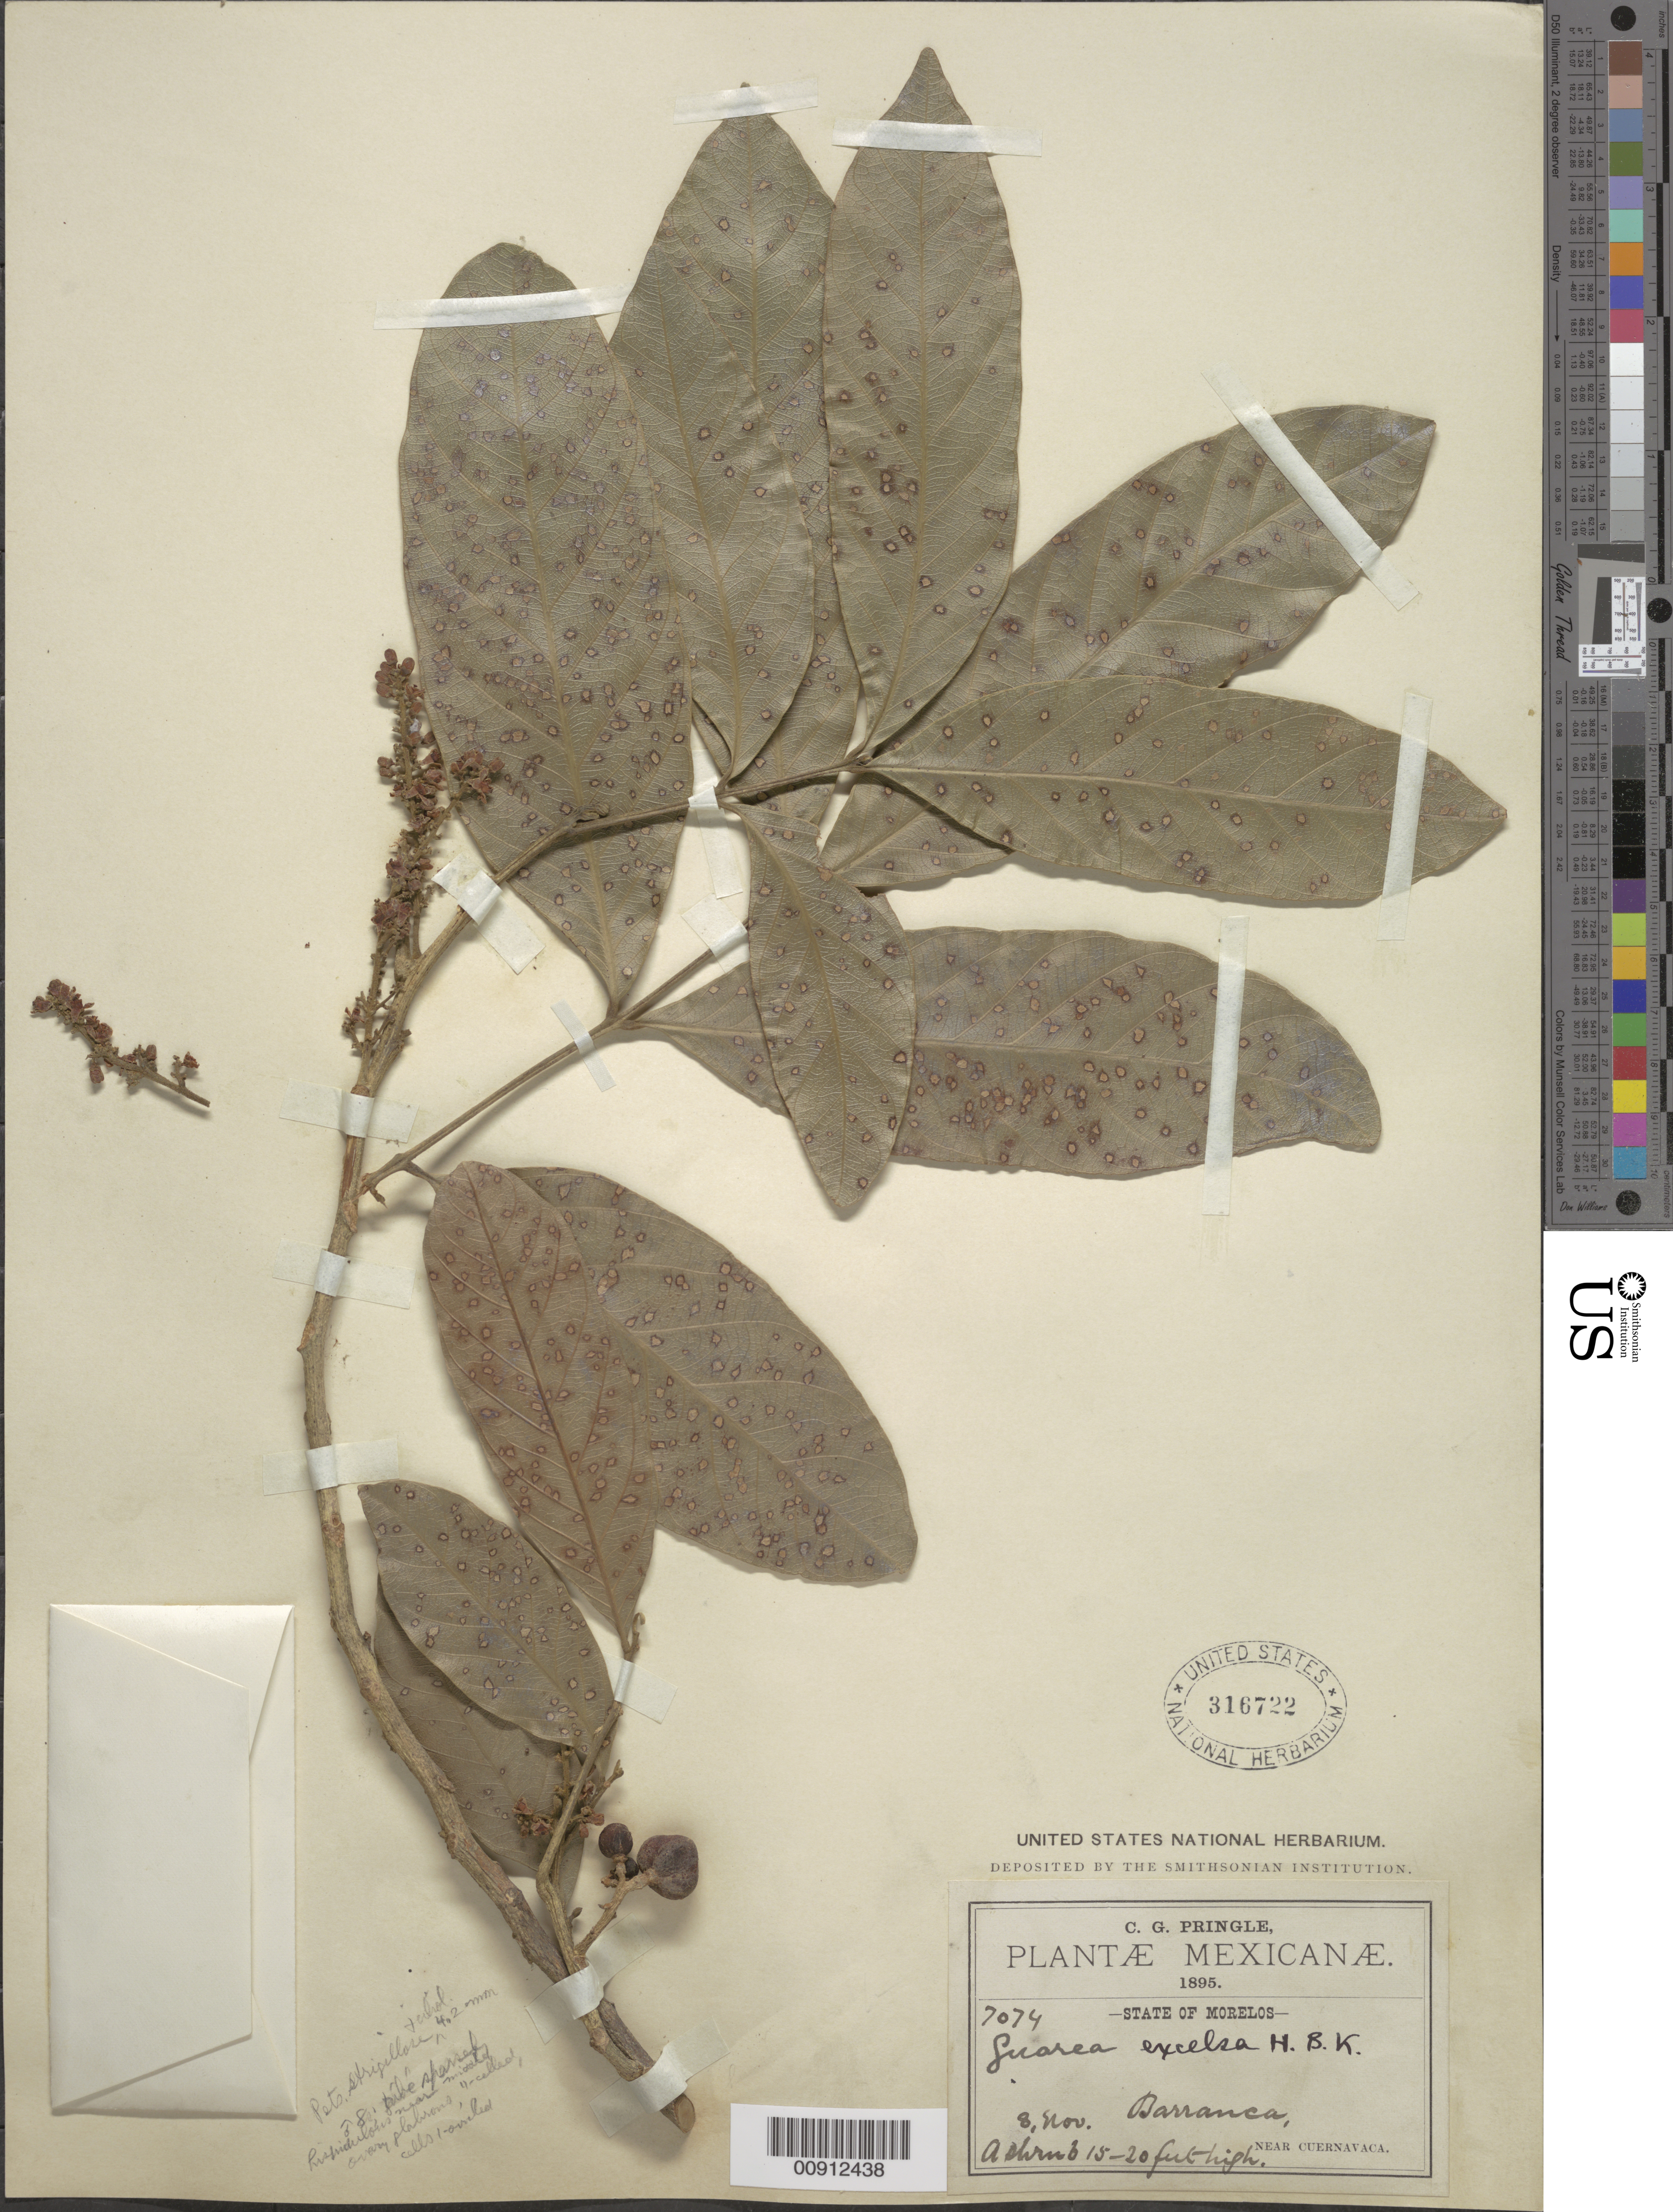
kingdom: Plantae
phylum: Tracheophyta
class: Magnoliopsida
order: Sapindales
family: Meliaceae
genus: Guarea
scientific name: Guarea excelsa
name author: Kunth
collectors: C. G. Pringle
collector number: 7074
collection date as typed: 08 Nov 1895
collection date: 1895-11-08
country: Mexico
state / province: Morelos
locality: Barranca, near Cuernavaca, Morelos.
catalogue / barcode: US 316722